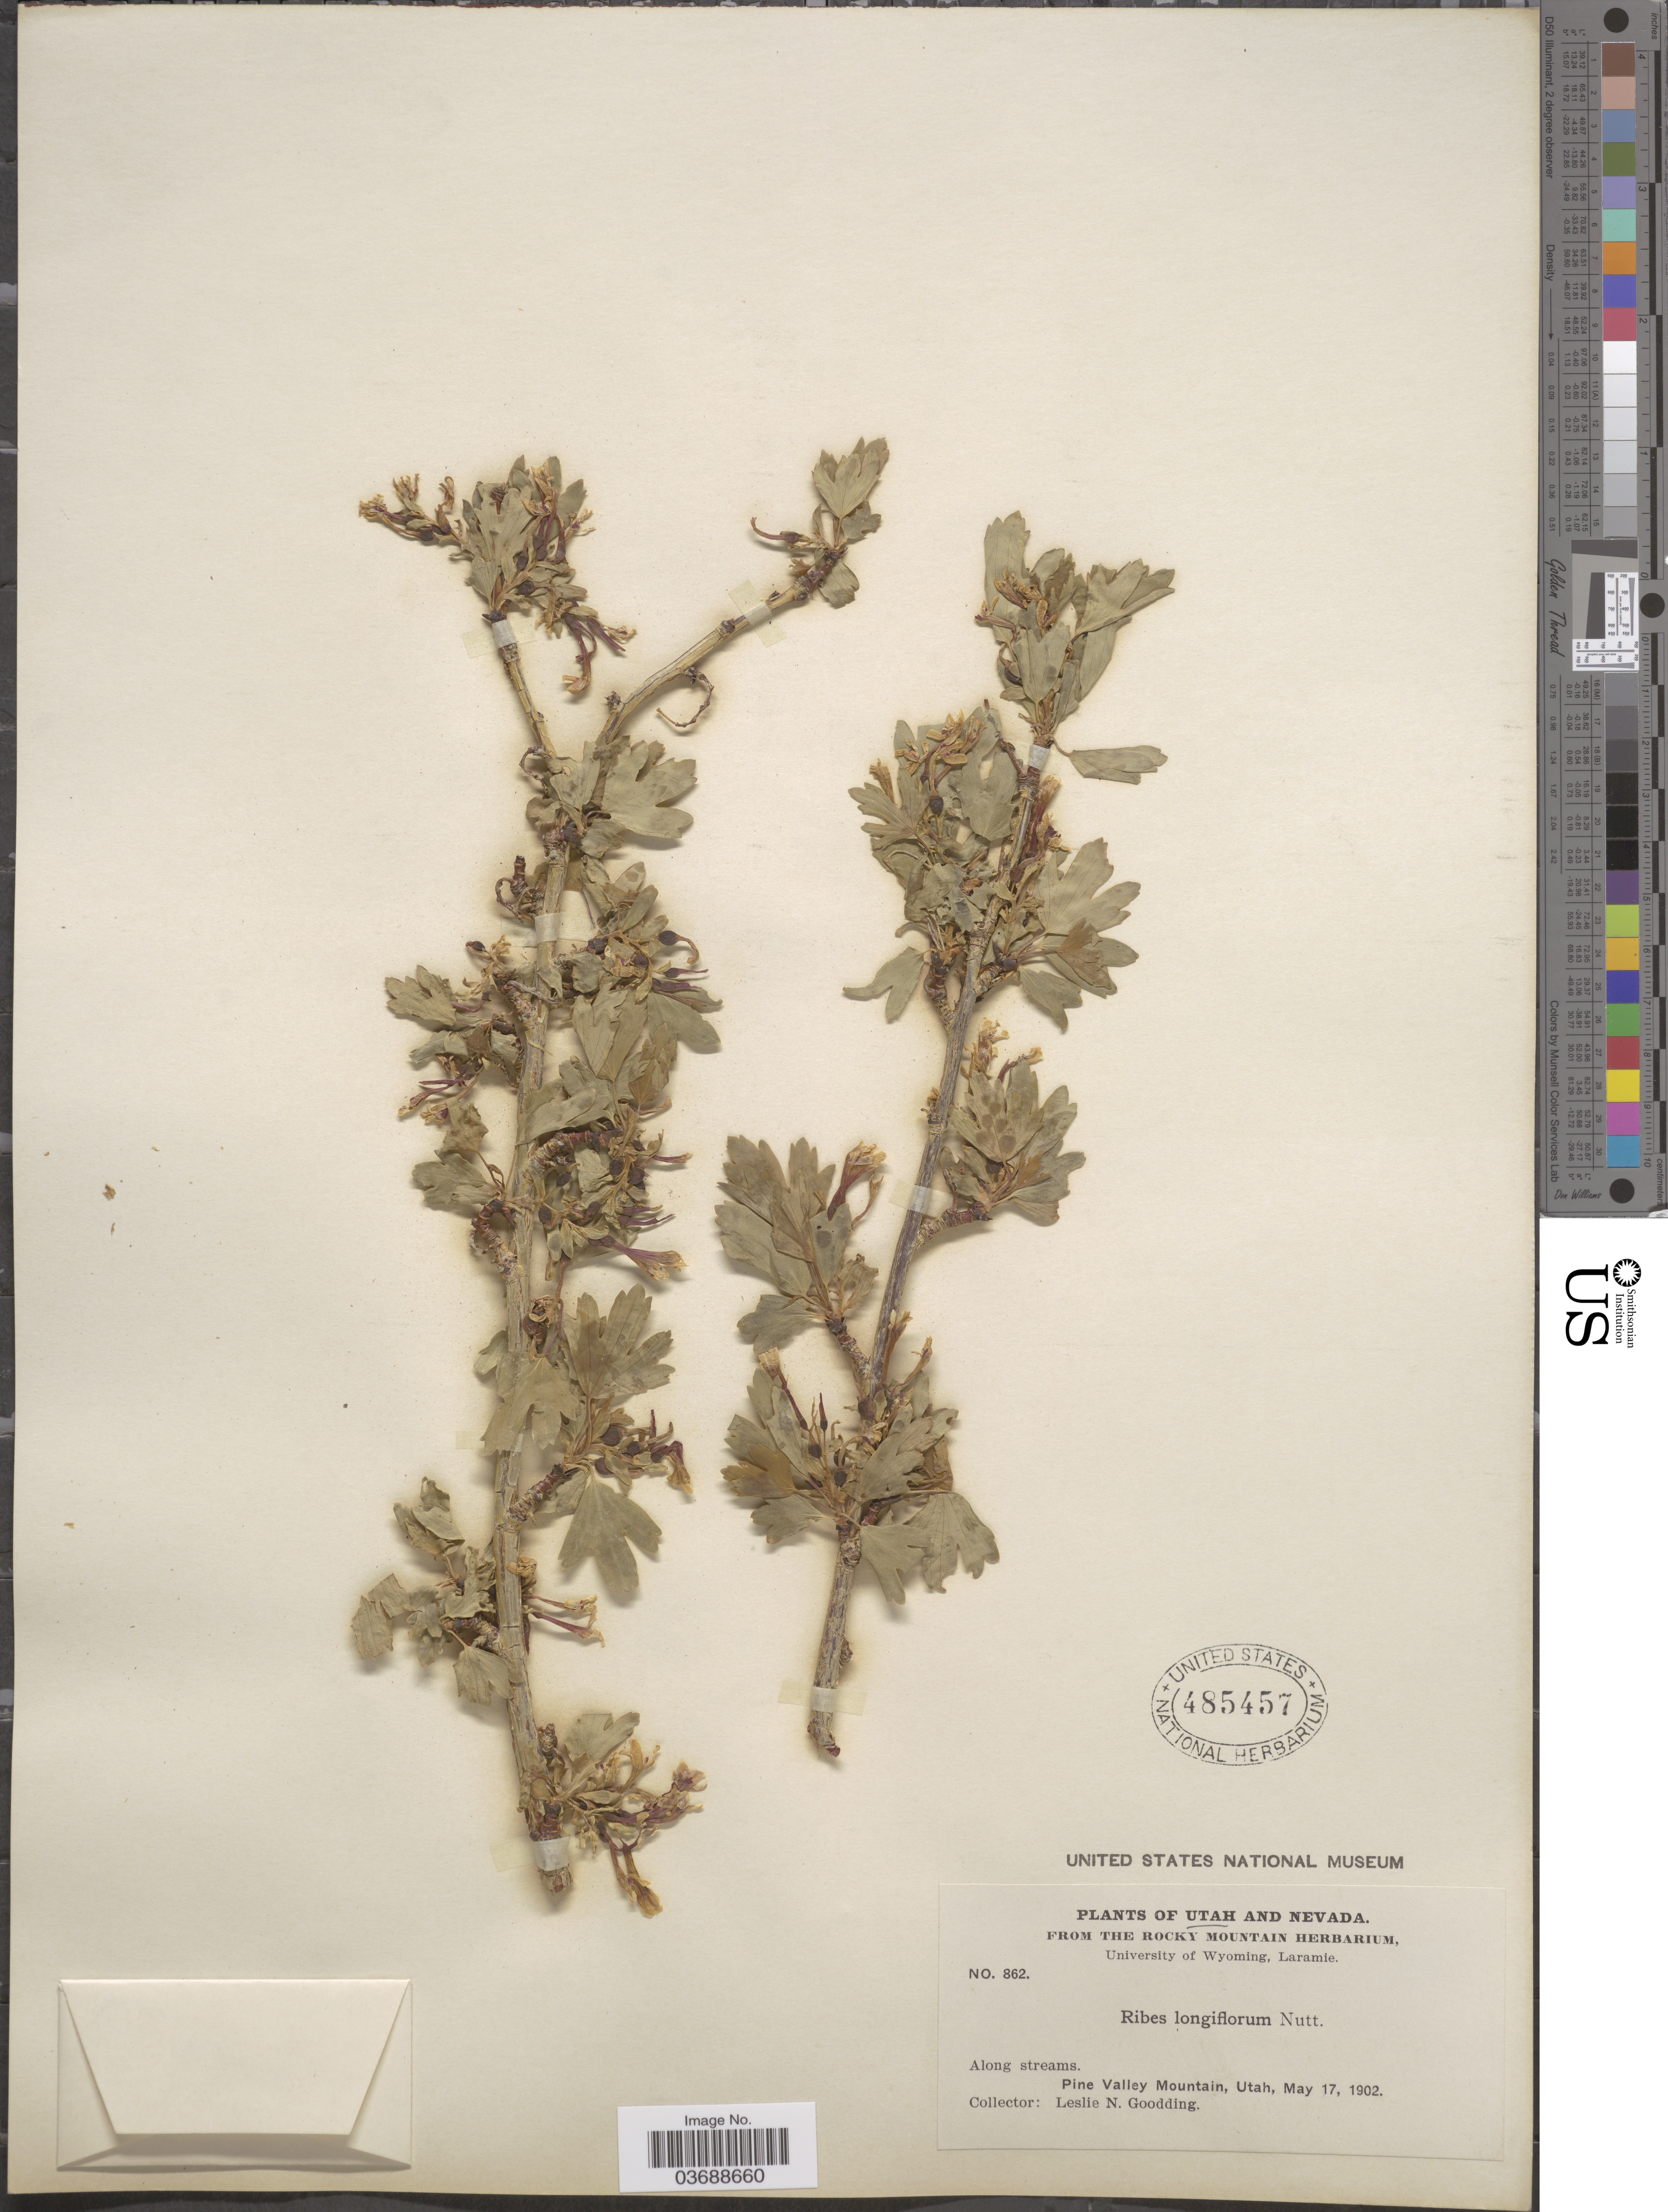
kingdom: Plantae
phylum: Tracheophyta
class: Magnoliopsida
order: Saxifragales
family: Grossulariaceae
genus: Ribes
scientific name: Ribes odoratum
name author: H.L. Wendl.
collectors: L. N. Goodding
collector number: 862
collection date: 1902-05-17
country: United States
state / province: Utah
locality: Pine Valley Mountain.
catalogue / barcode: US 485457